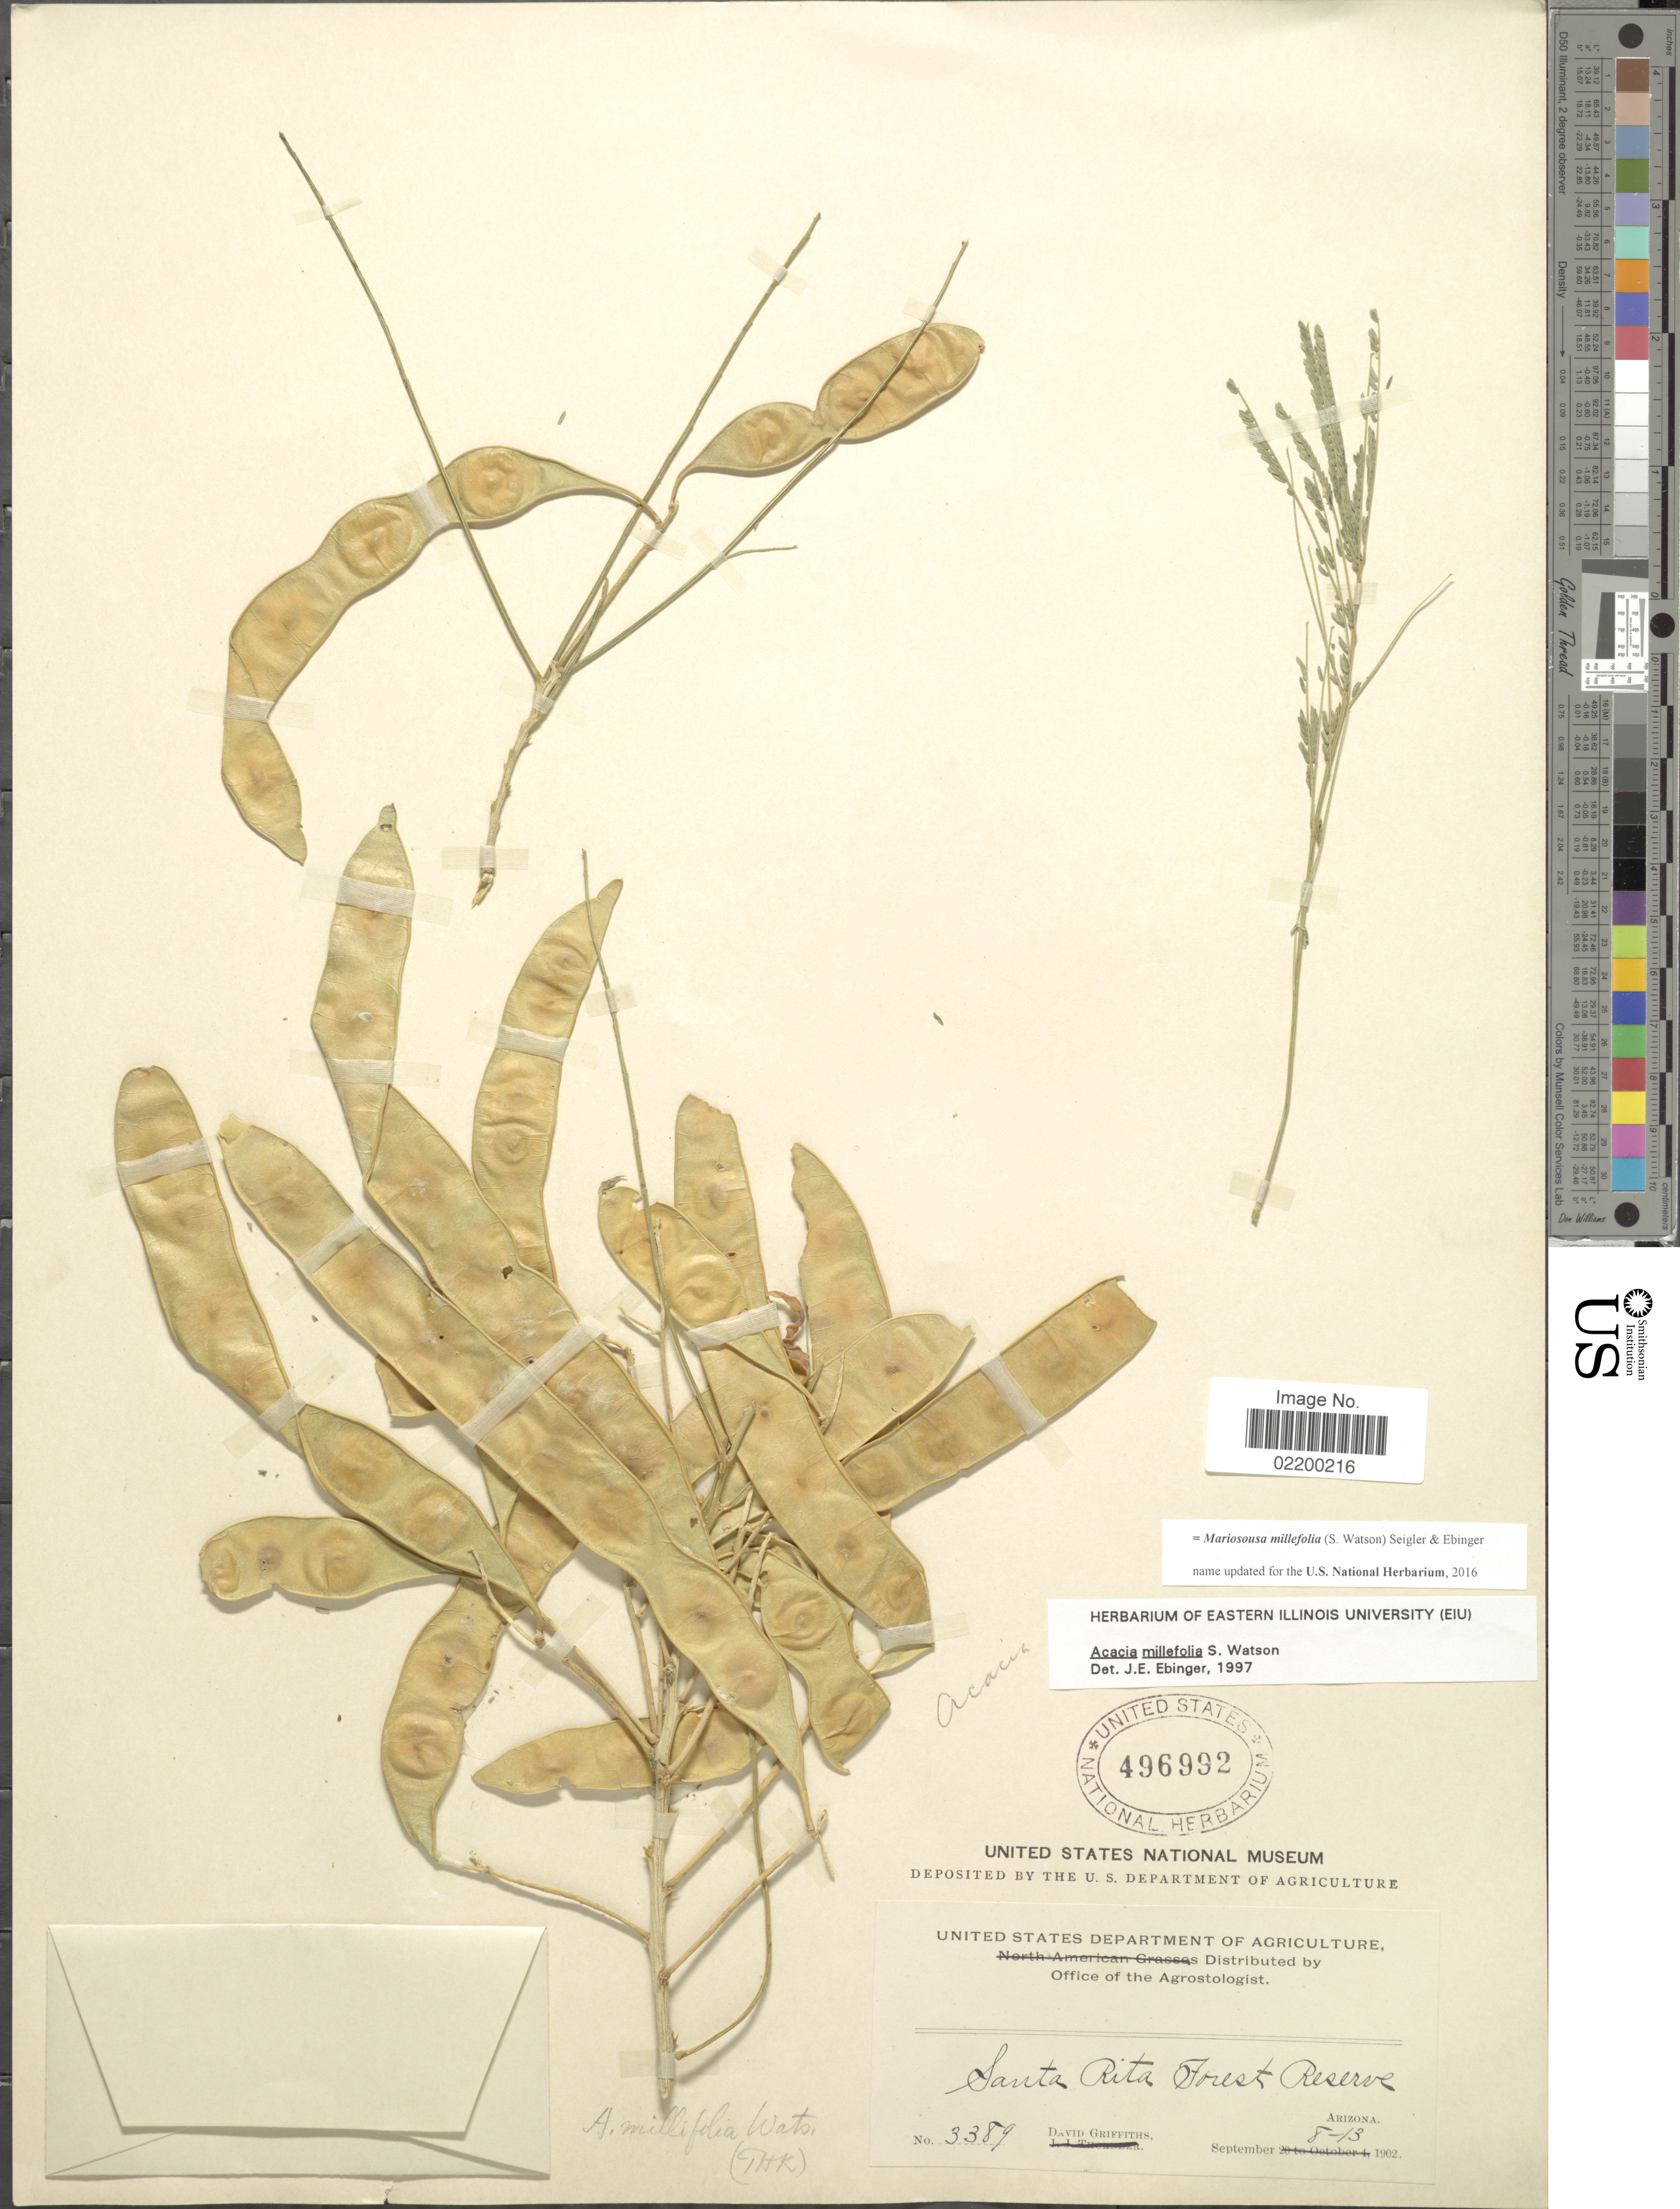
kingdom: Plantae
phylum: Tracheophyta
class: Magnoliopsida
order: Fabales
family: Fabaceae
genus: Mariosousa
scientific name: Mariosousa millefolia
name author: (S. Watson) Seigler & Ebinger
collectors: D. Griffiths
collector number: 3389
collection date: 1902-08-13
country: United States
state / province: Arizona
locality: Arizona.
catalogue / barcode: US 496992